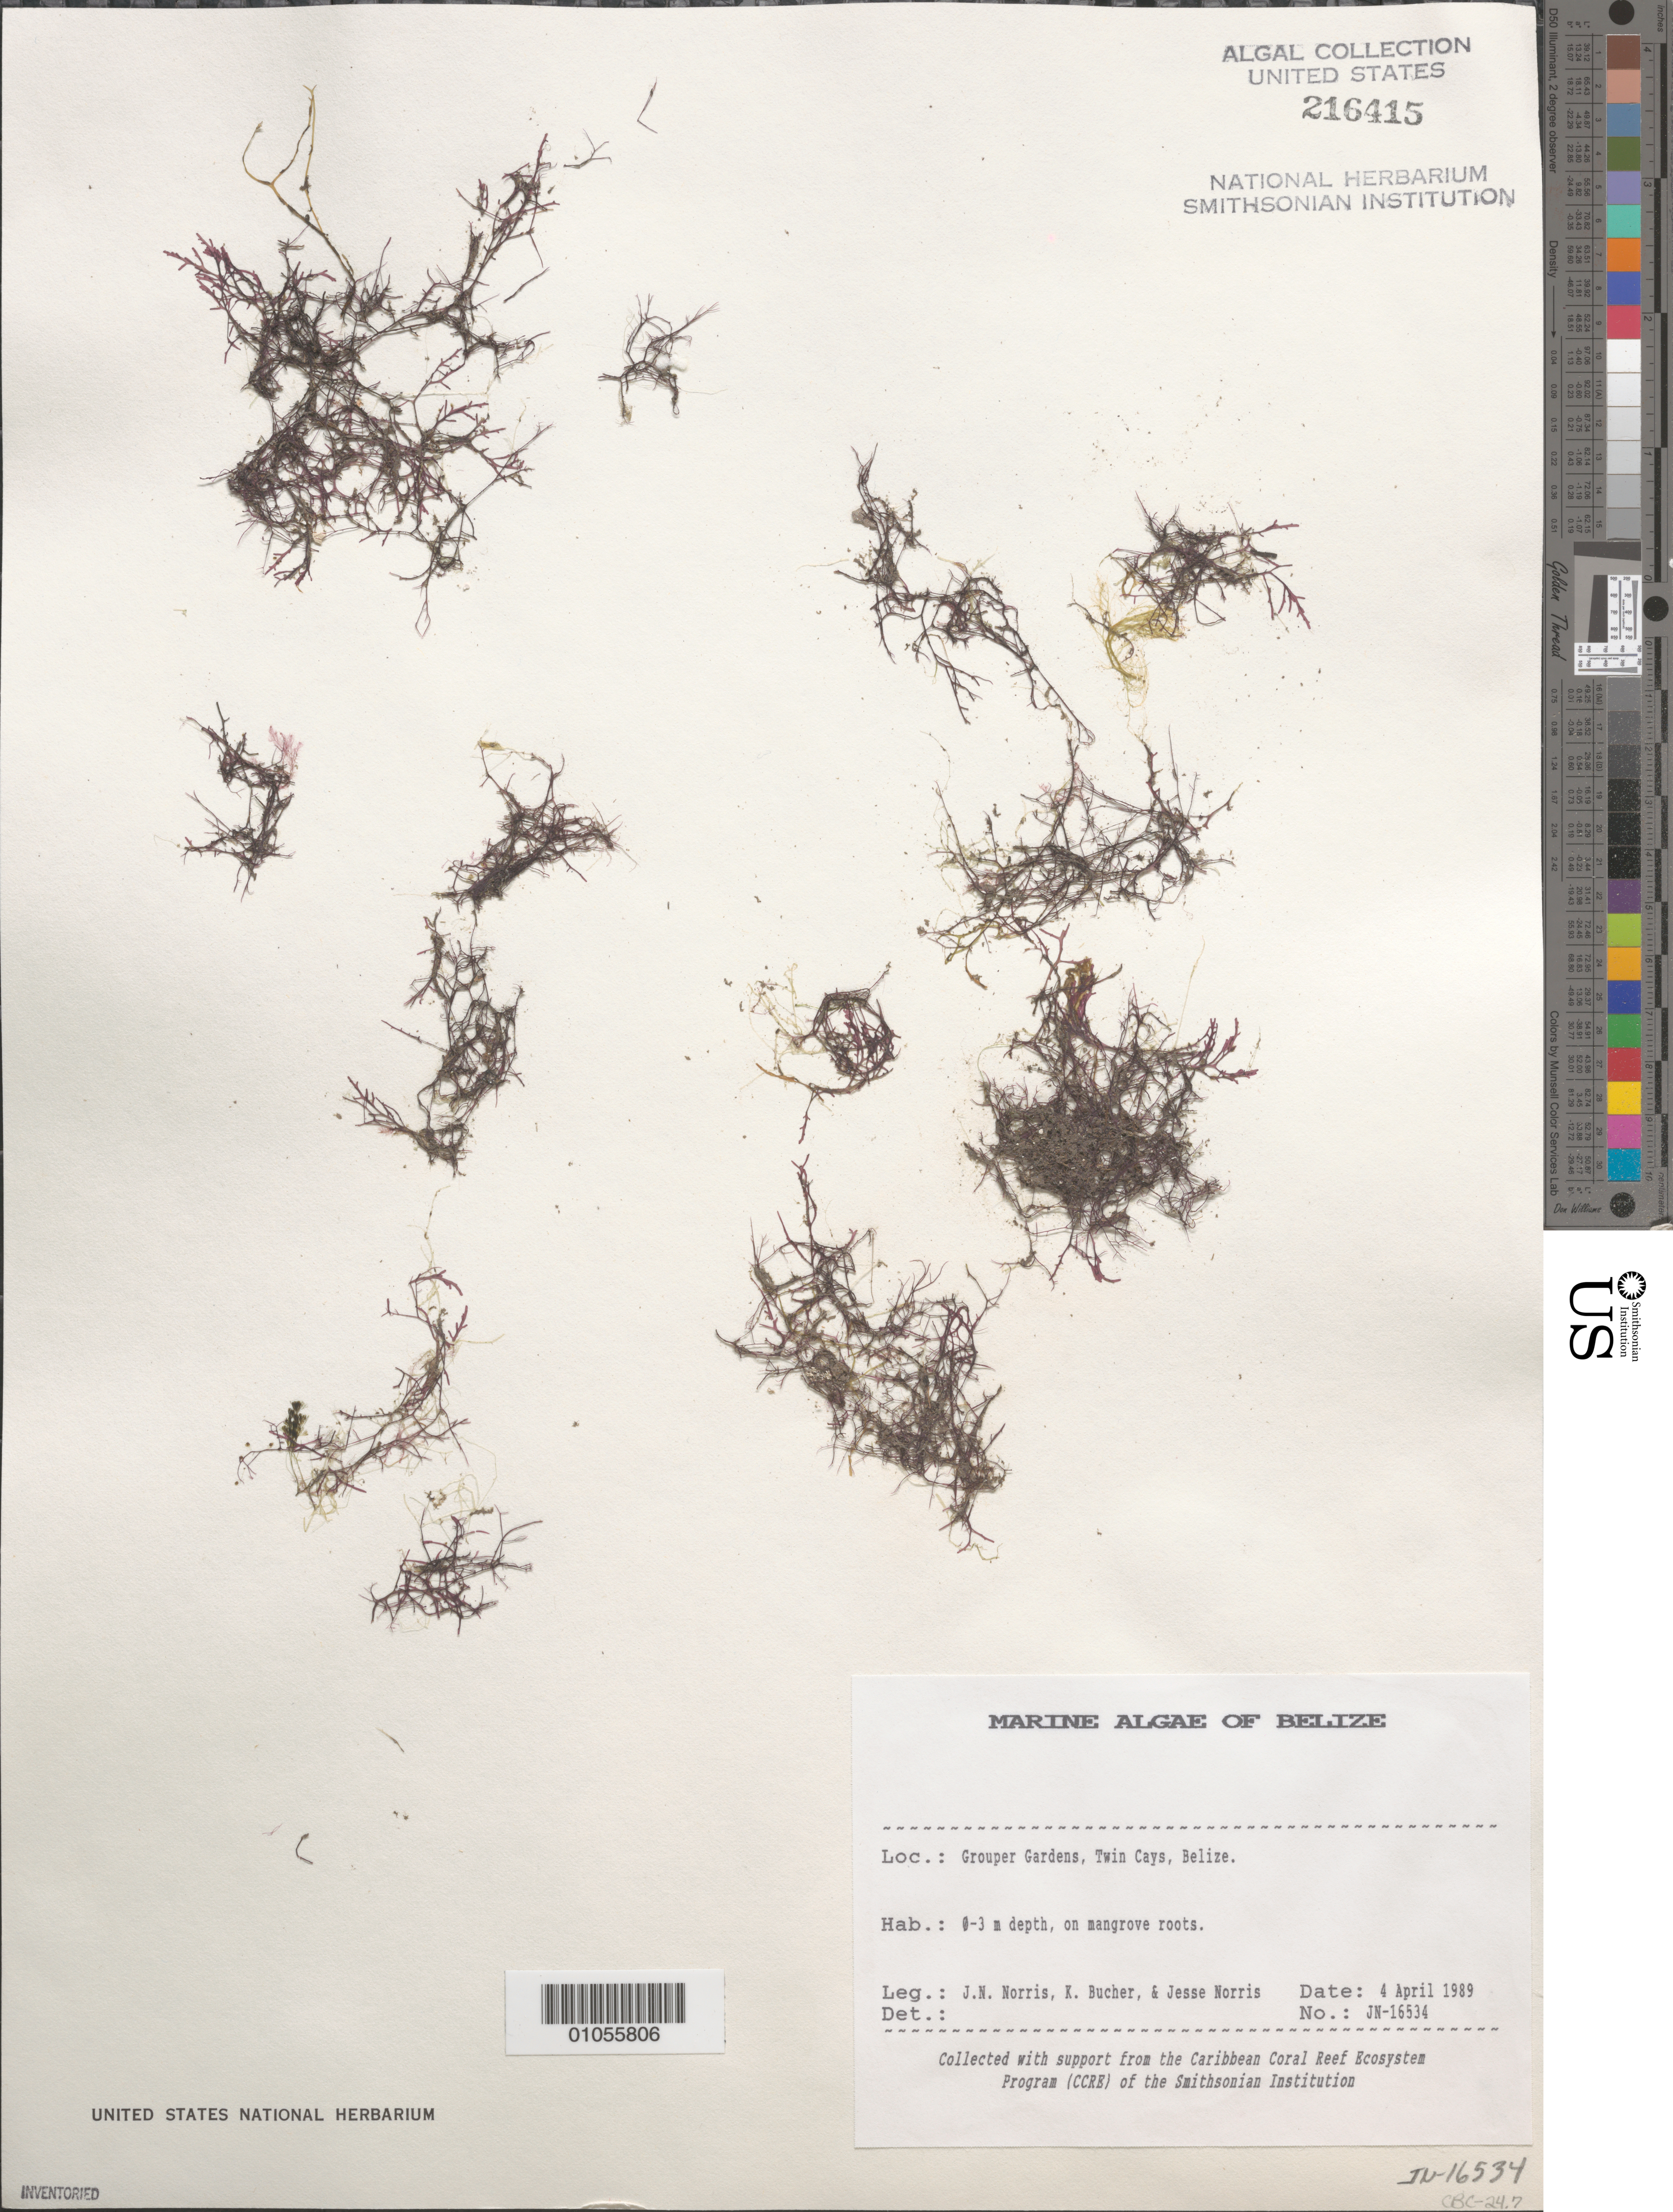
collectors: J. N. Norris, K. E. Bucher & J. A. Norris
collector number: JN-16534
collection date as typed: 04 Apr 1989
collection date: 1989-04-04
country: Belize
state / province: Stann Creek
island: Twin Cays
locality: Grouper Gardens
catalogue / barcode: US 216415